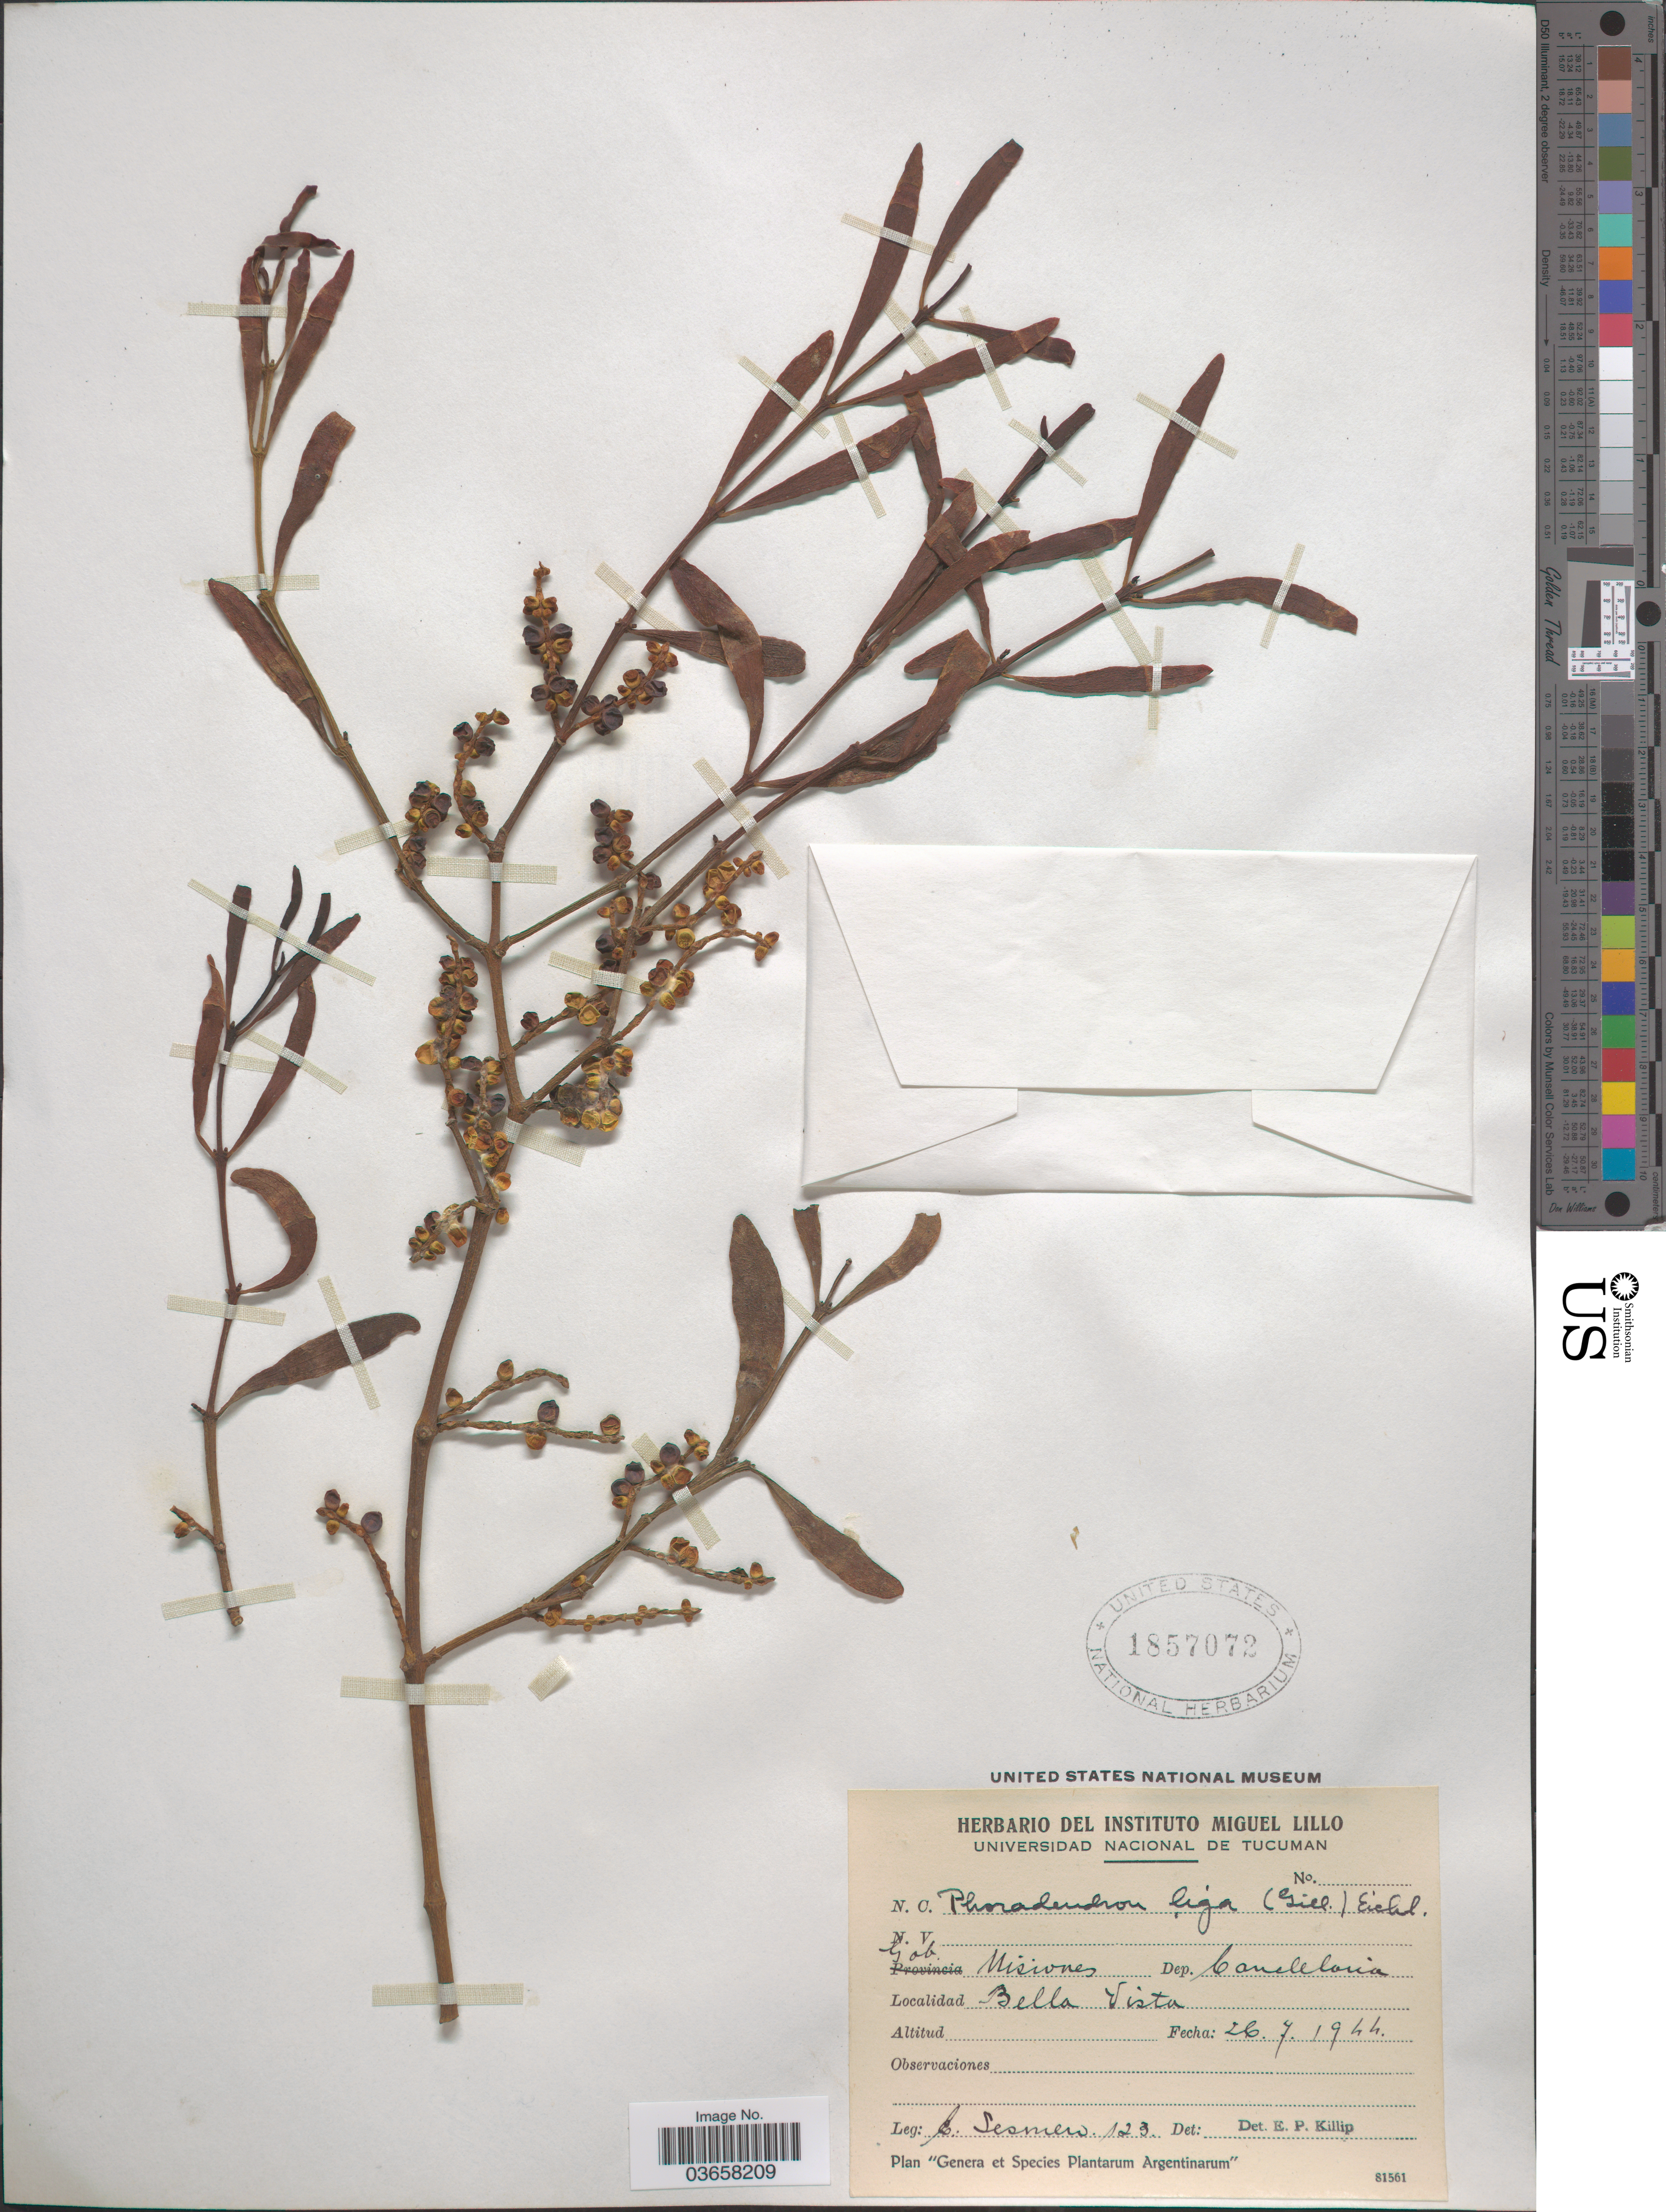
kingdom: Plantae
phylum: Tracheophyta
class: Magnoliopsida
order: Santalales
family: Viscaceae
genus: Phoradendron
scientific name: Phoradendron liga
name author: (Gillies ex Hook. & Arn.) Eichler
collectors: E. Sesmero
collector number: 123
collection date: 1944-07-26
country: Argentina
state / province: Misiones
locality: Gob. Misiones. Dep. Candelaria. Bella Vista.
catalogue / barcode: US 1857072